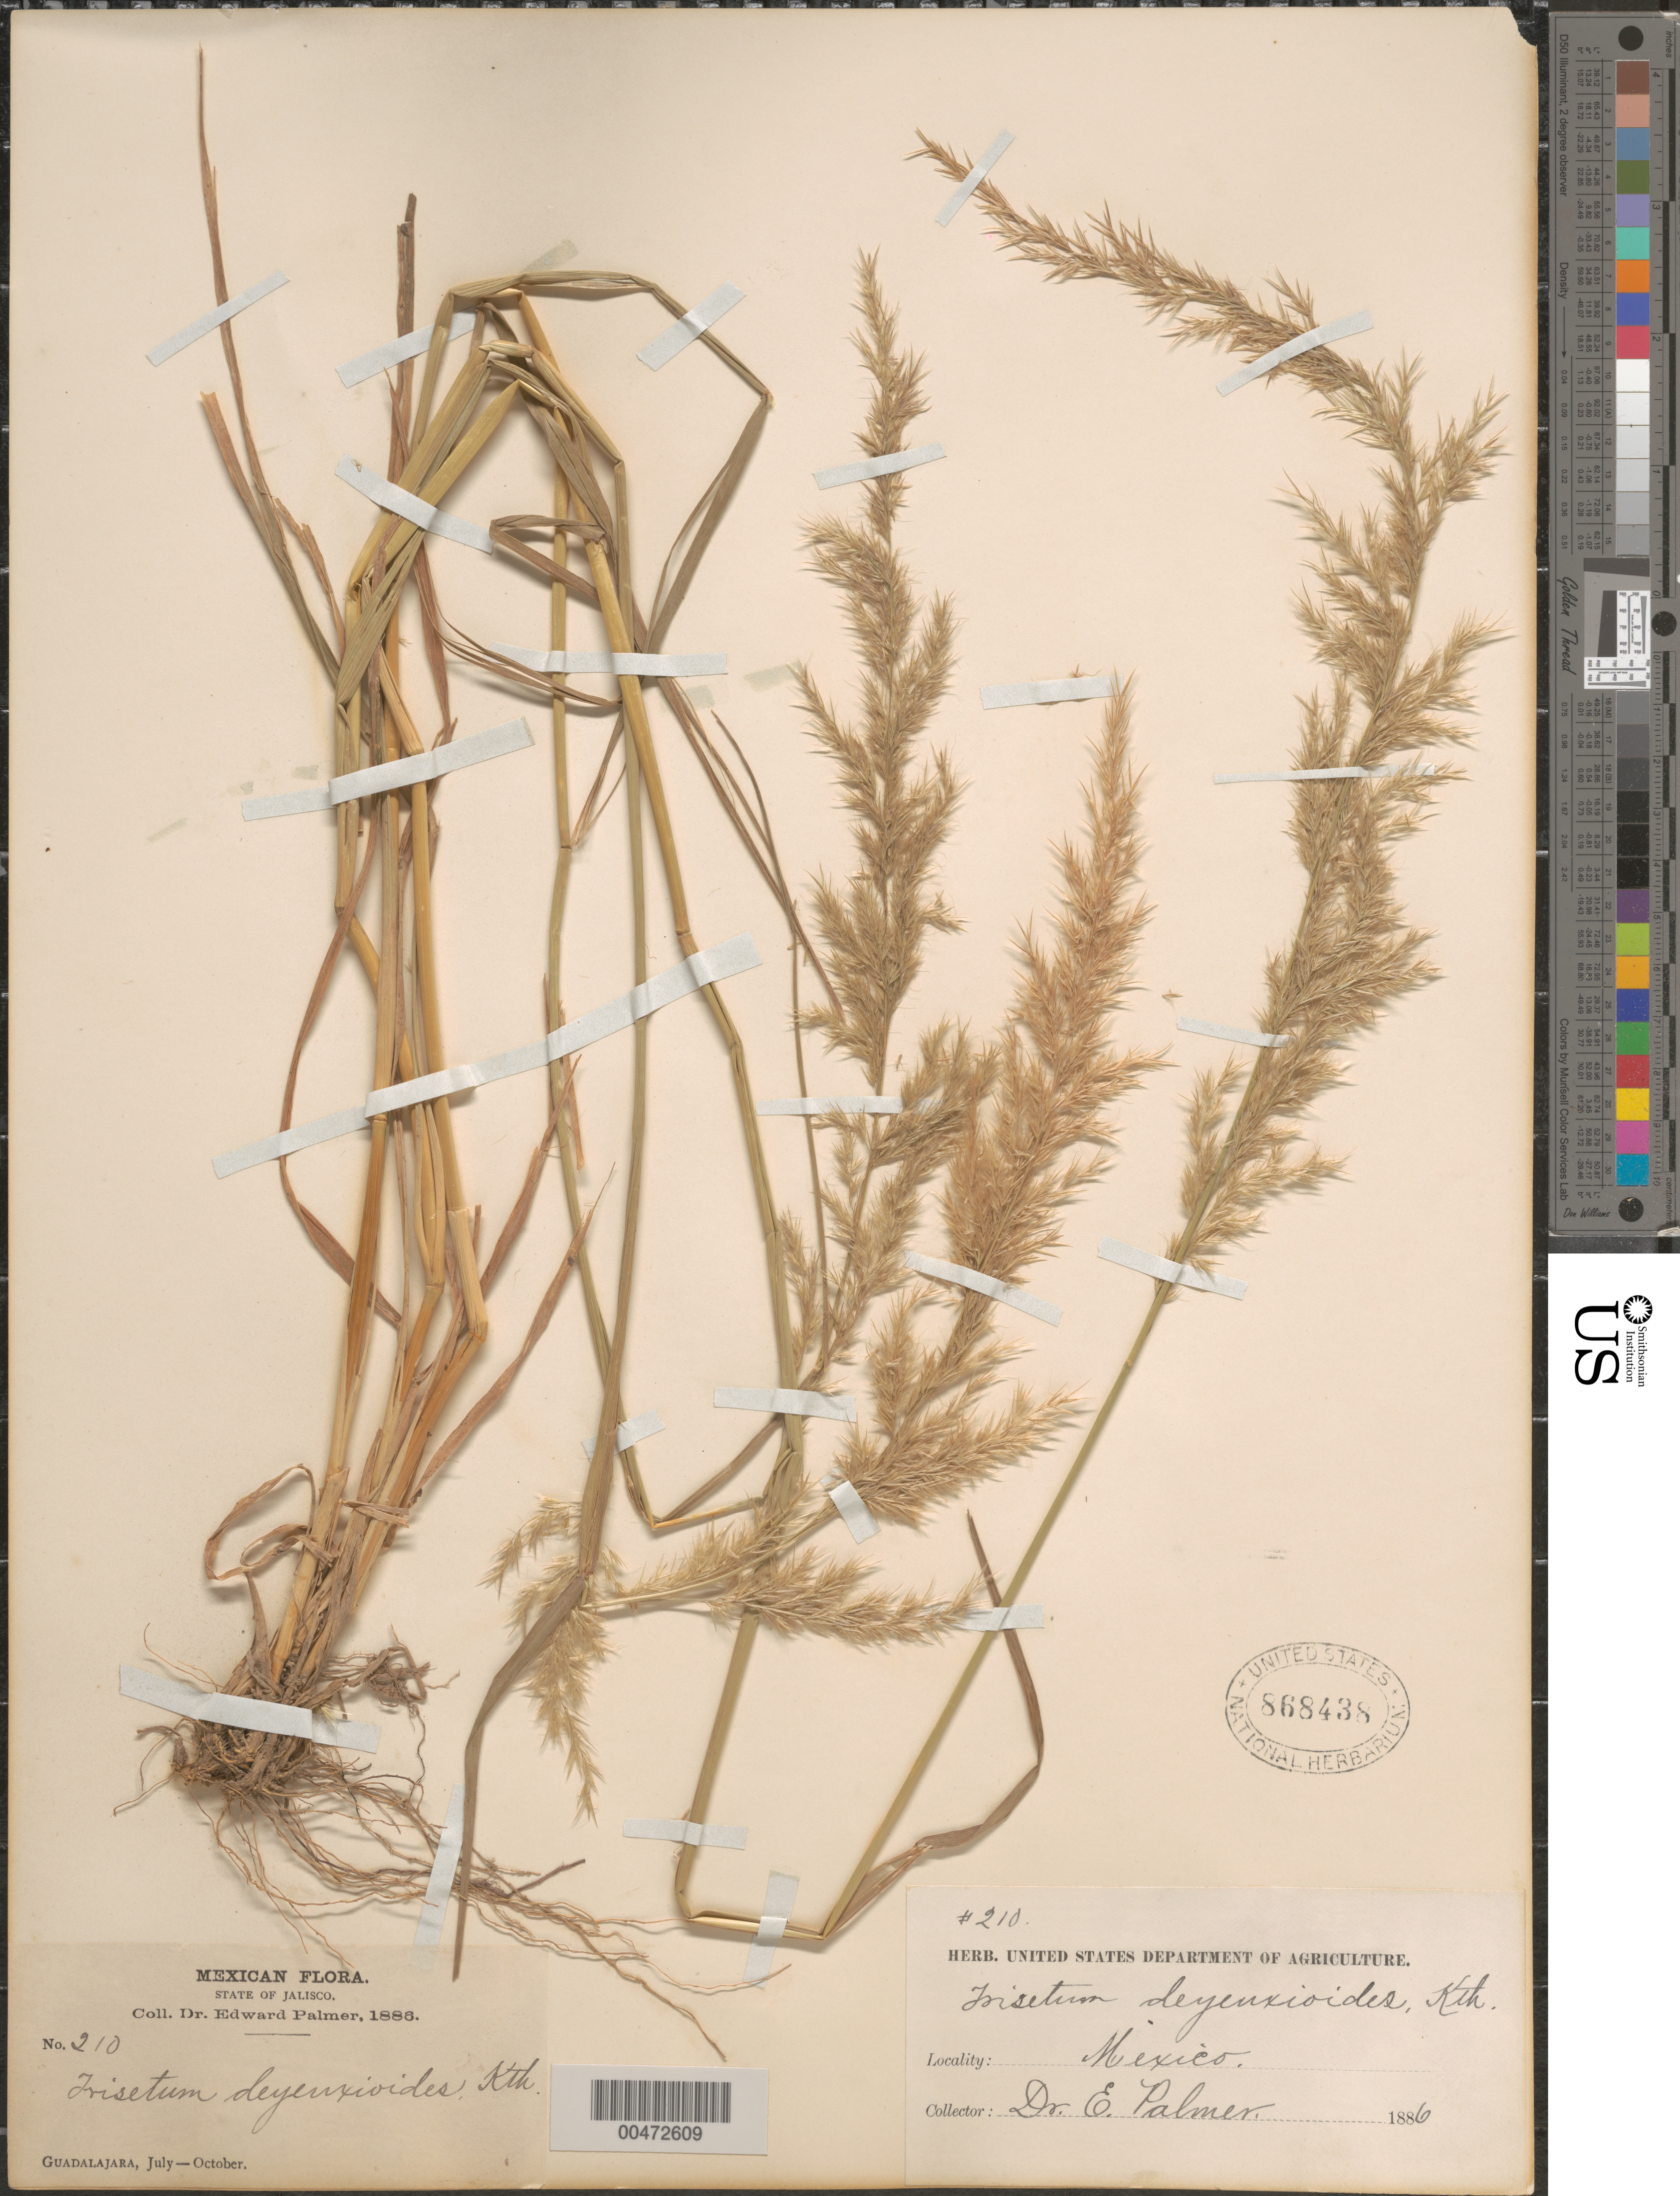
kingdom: Plantae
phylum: Tracheophyta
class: Liliopsida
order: Poales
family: Poaceae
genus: Trisetum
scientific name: Trisetum deyeuxioides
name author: (Kunth) Kunth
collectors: E. Palmer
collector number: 210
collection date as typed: Jul 1886 to Oct 1886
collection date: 1886-07/1886-10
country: Mexico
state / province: Jalisco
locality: Guadalajara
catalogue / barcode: US 868438